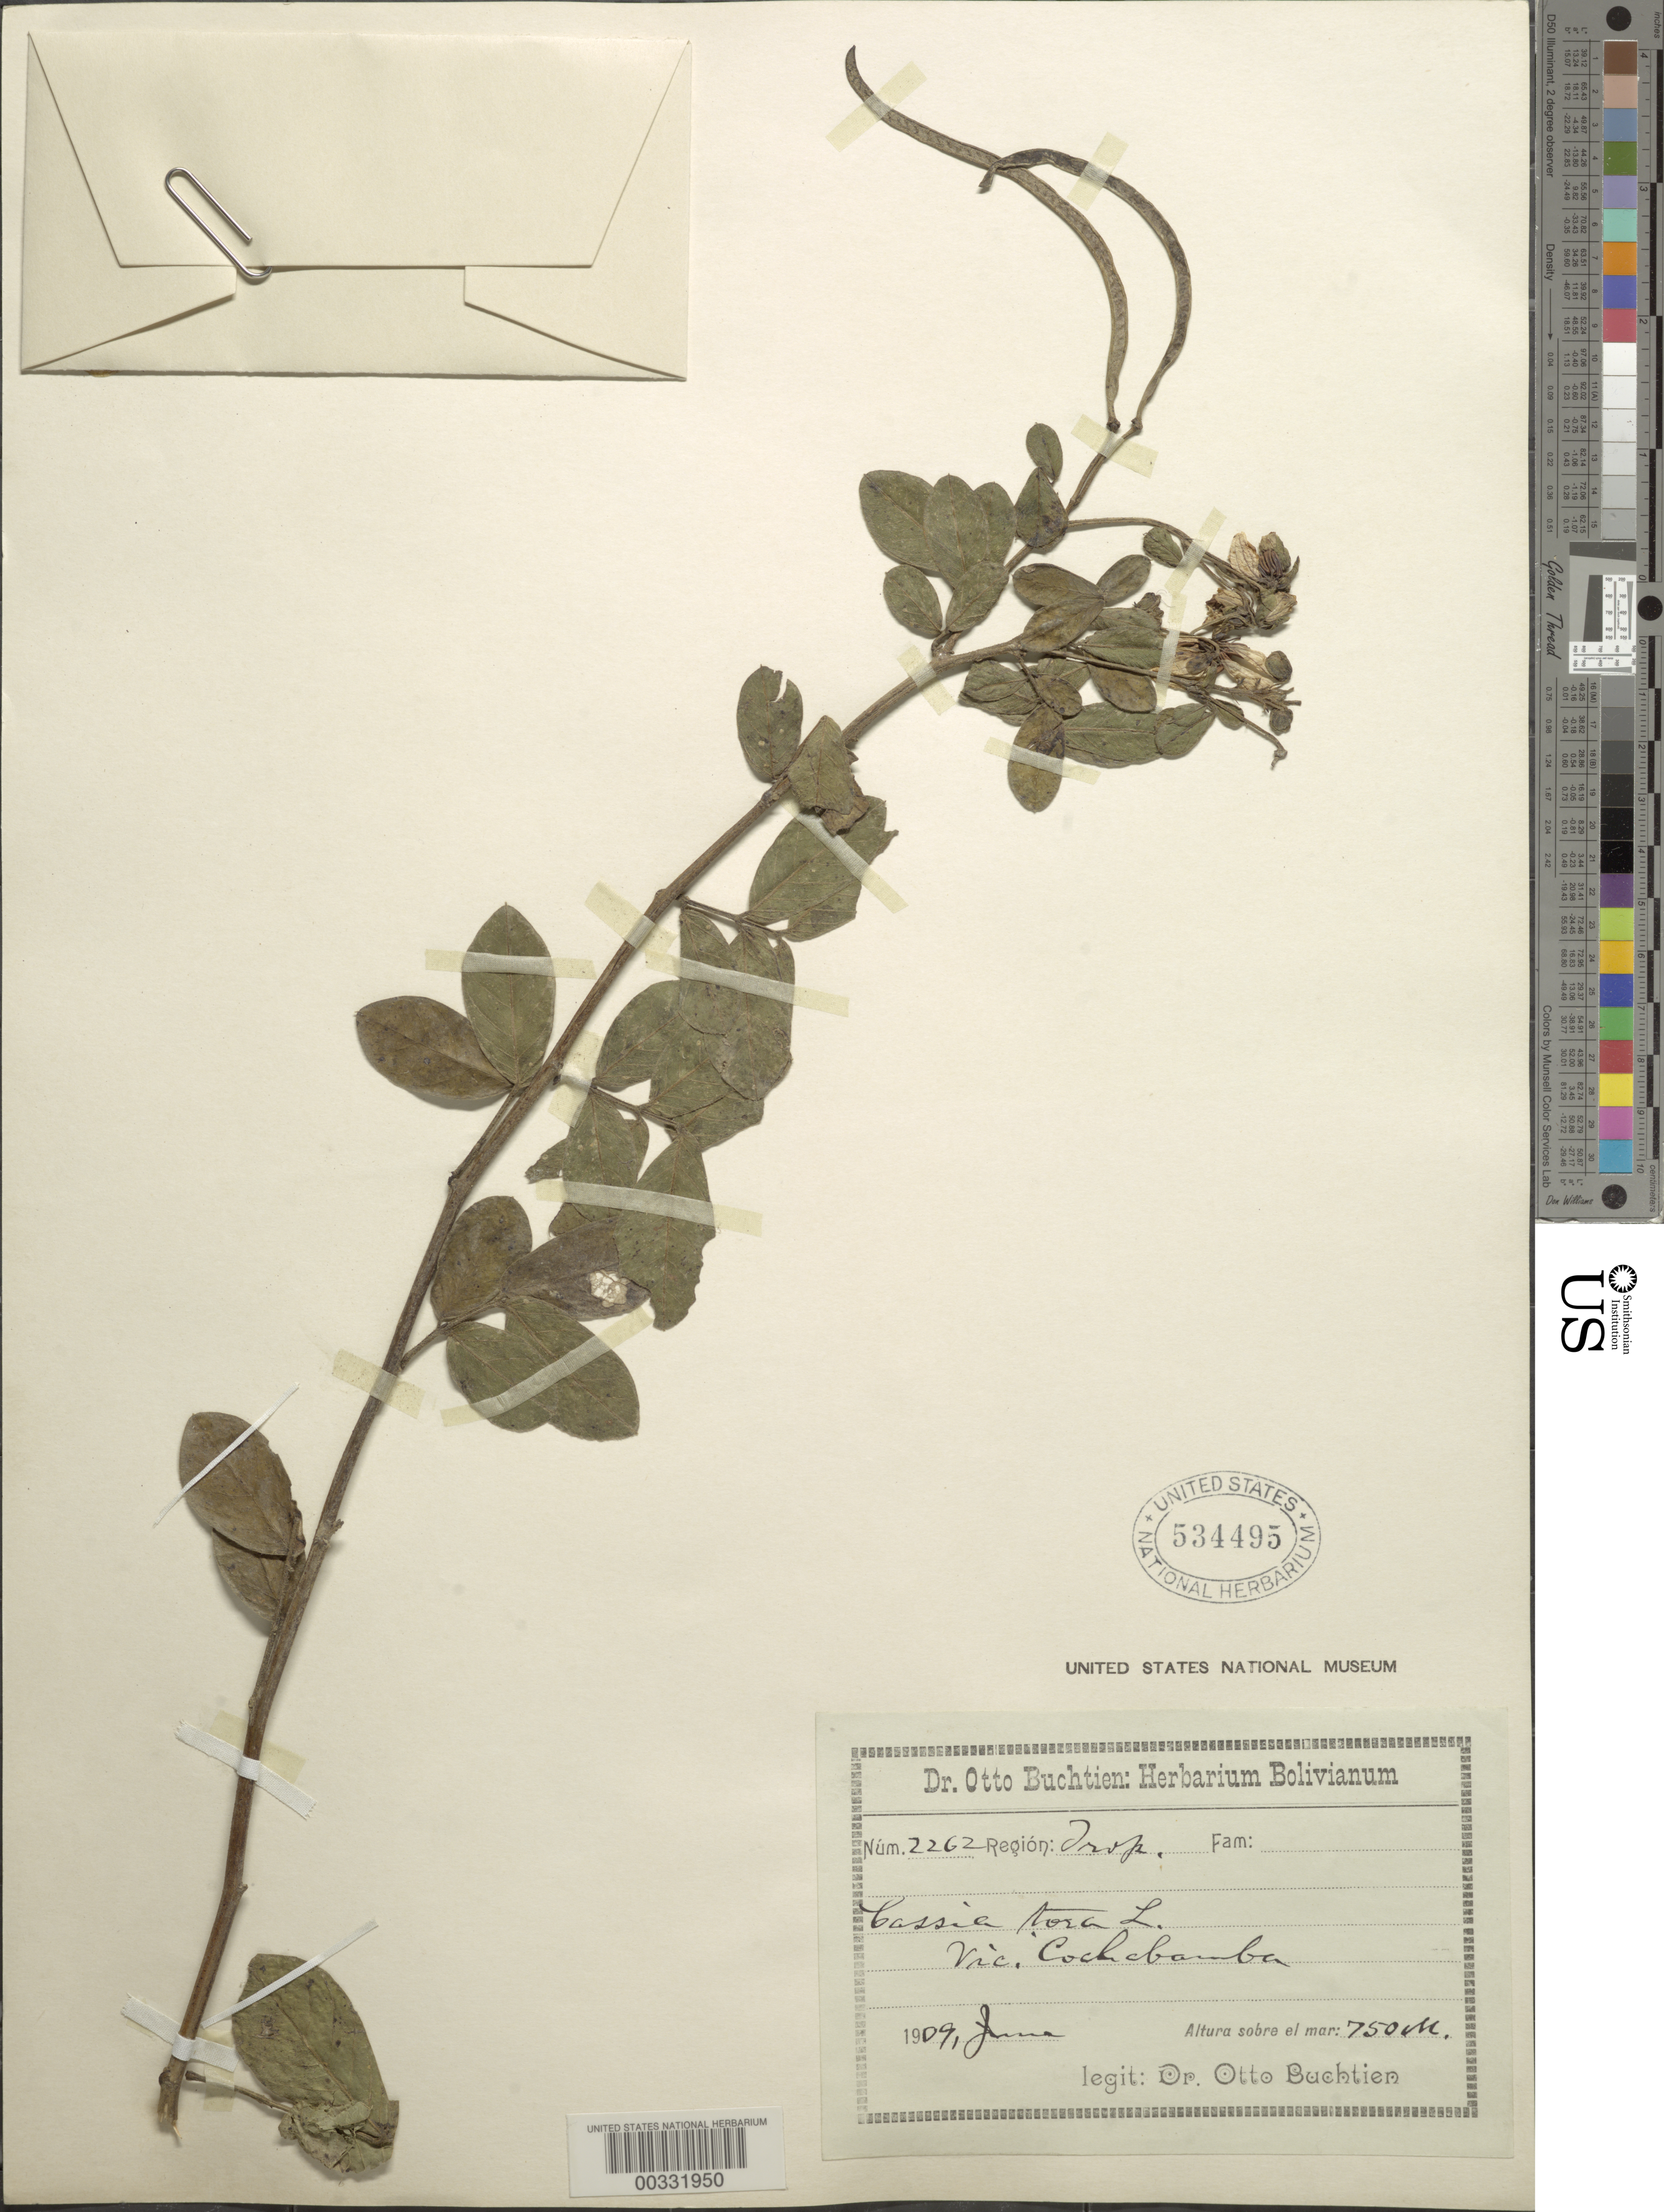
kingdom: Plantae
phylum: Tracheophyta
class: Magnoliopsida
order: Fabales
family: Fabaceae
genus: Senna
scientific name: Senna cobanensis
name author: (Britton) H.S. Irwin & Barneby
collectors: O. Buchtien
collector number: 2262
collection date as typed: Jun 1909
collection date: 1909-06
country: Bolivia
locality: Vicinity of Cochobamba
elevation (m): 750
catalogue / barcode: US 534495